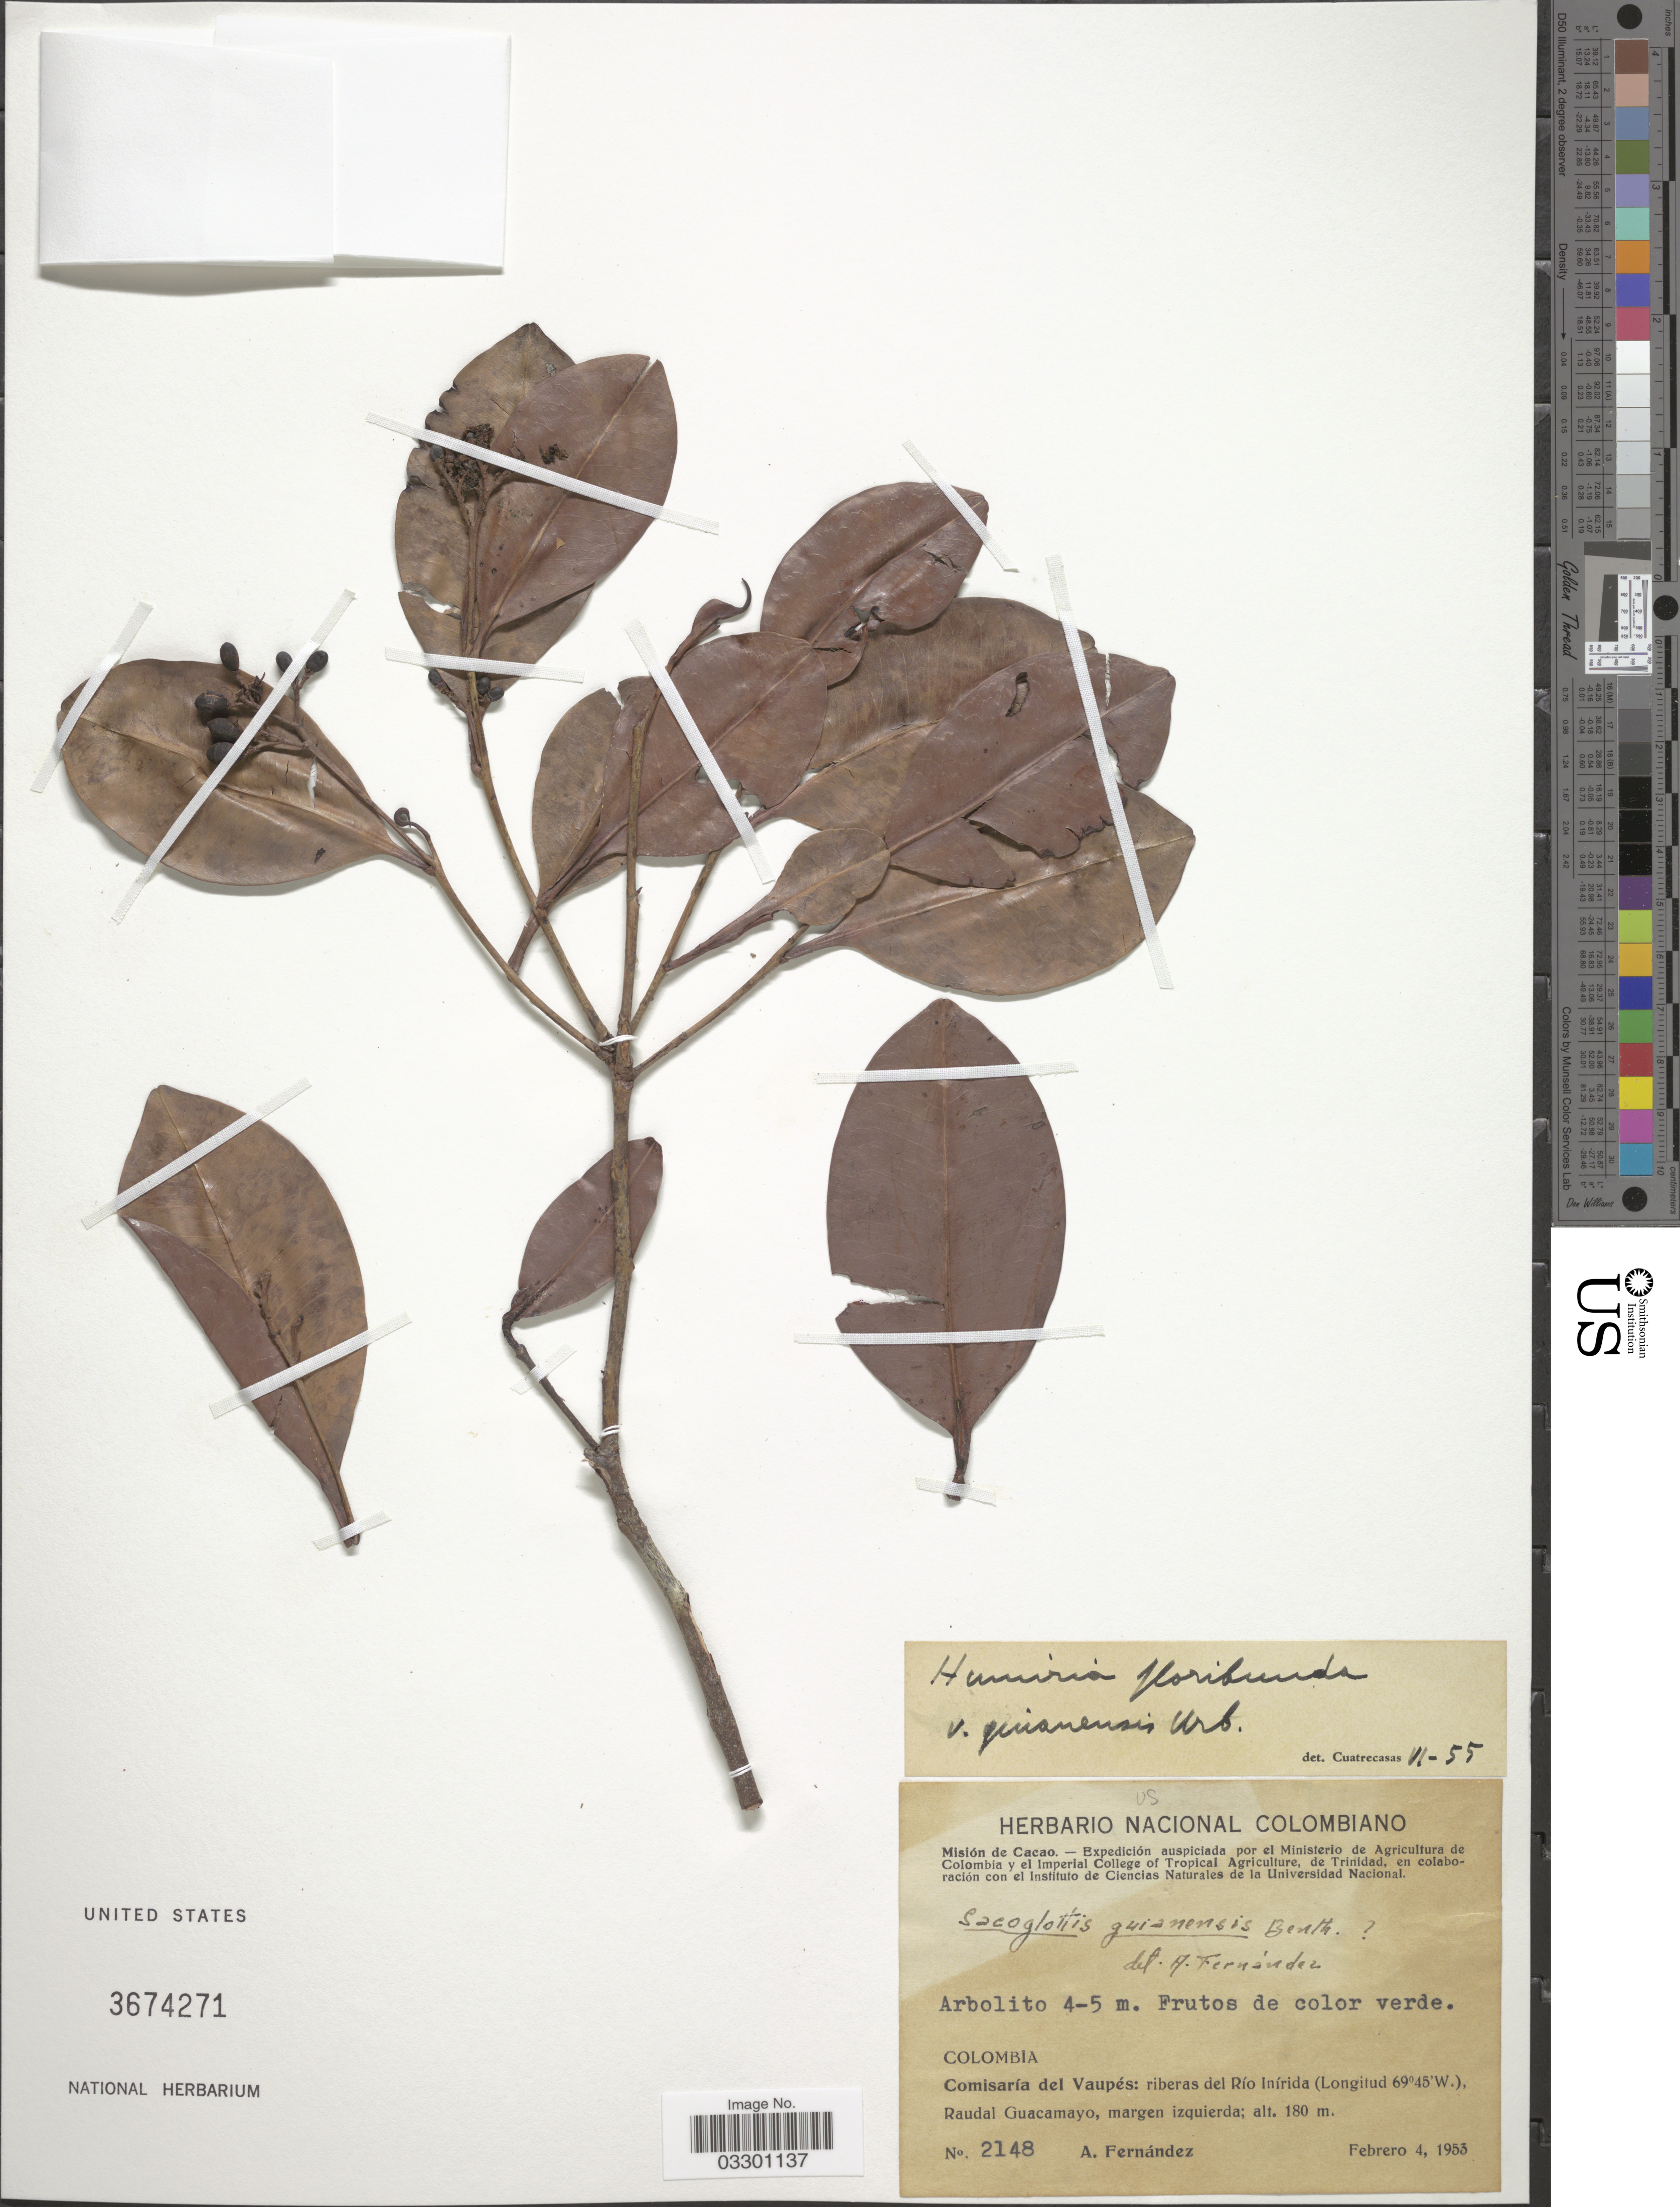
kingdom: Plantae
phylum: Tracheophyta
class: Magnoliopsida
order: Malpighiales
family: Humiriaceae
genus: Humiria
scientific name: Humiria balsamifera var. floribunda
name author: (Mart.) Cuatrec.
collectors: A. Fernández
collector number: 2148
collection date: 1953-02-04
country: Colombia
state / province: Vaupés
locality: Comisaría del Vaupés: riberas del Río Inírida, Raudal Guacamayo.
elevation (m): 180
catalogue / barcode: US 3674271